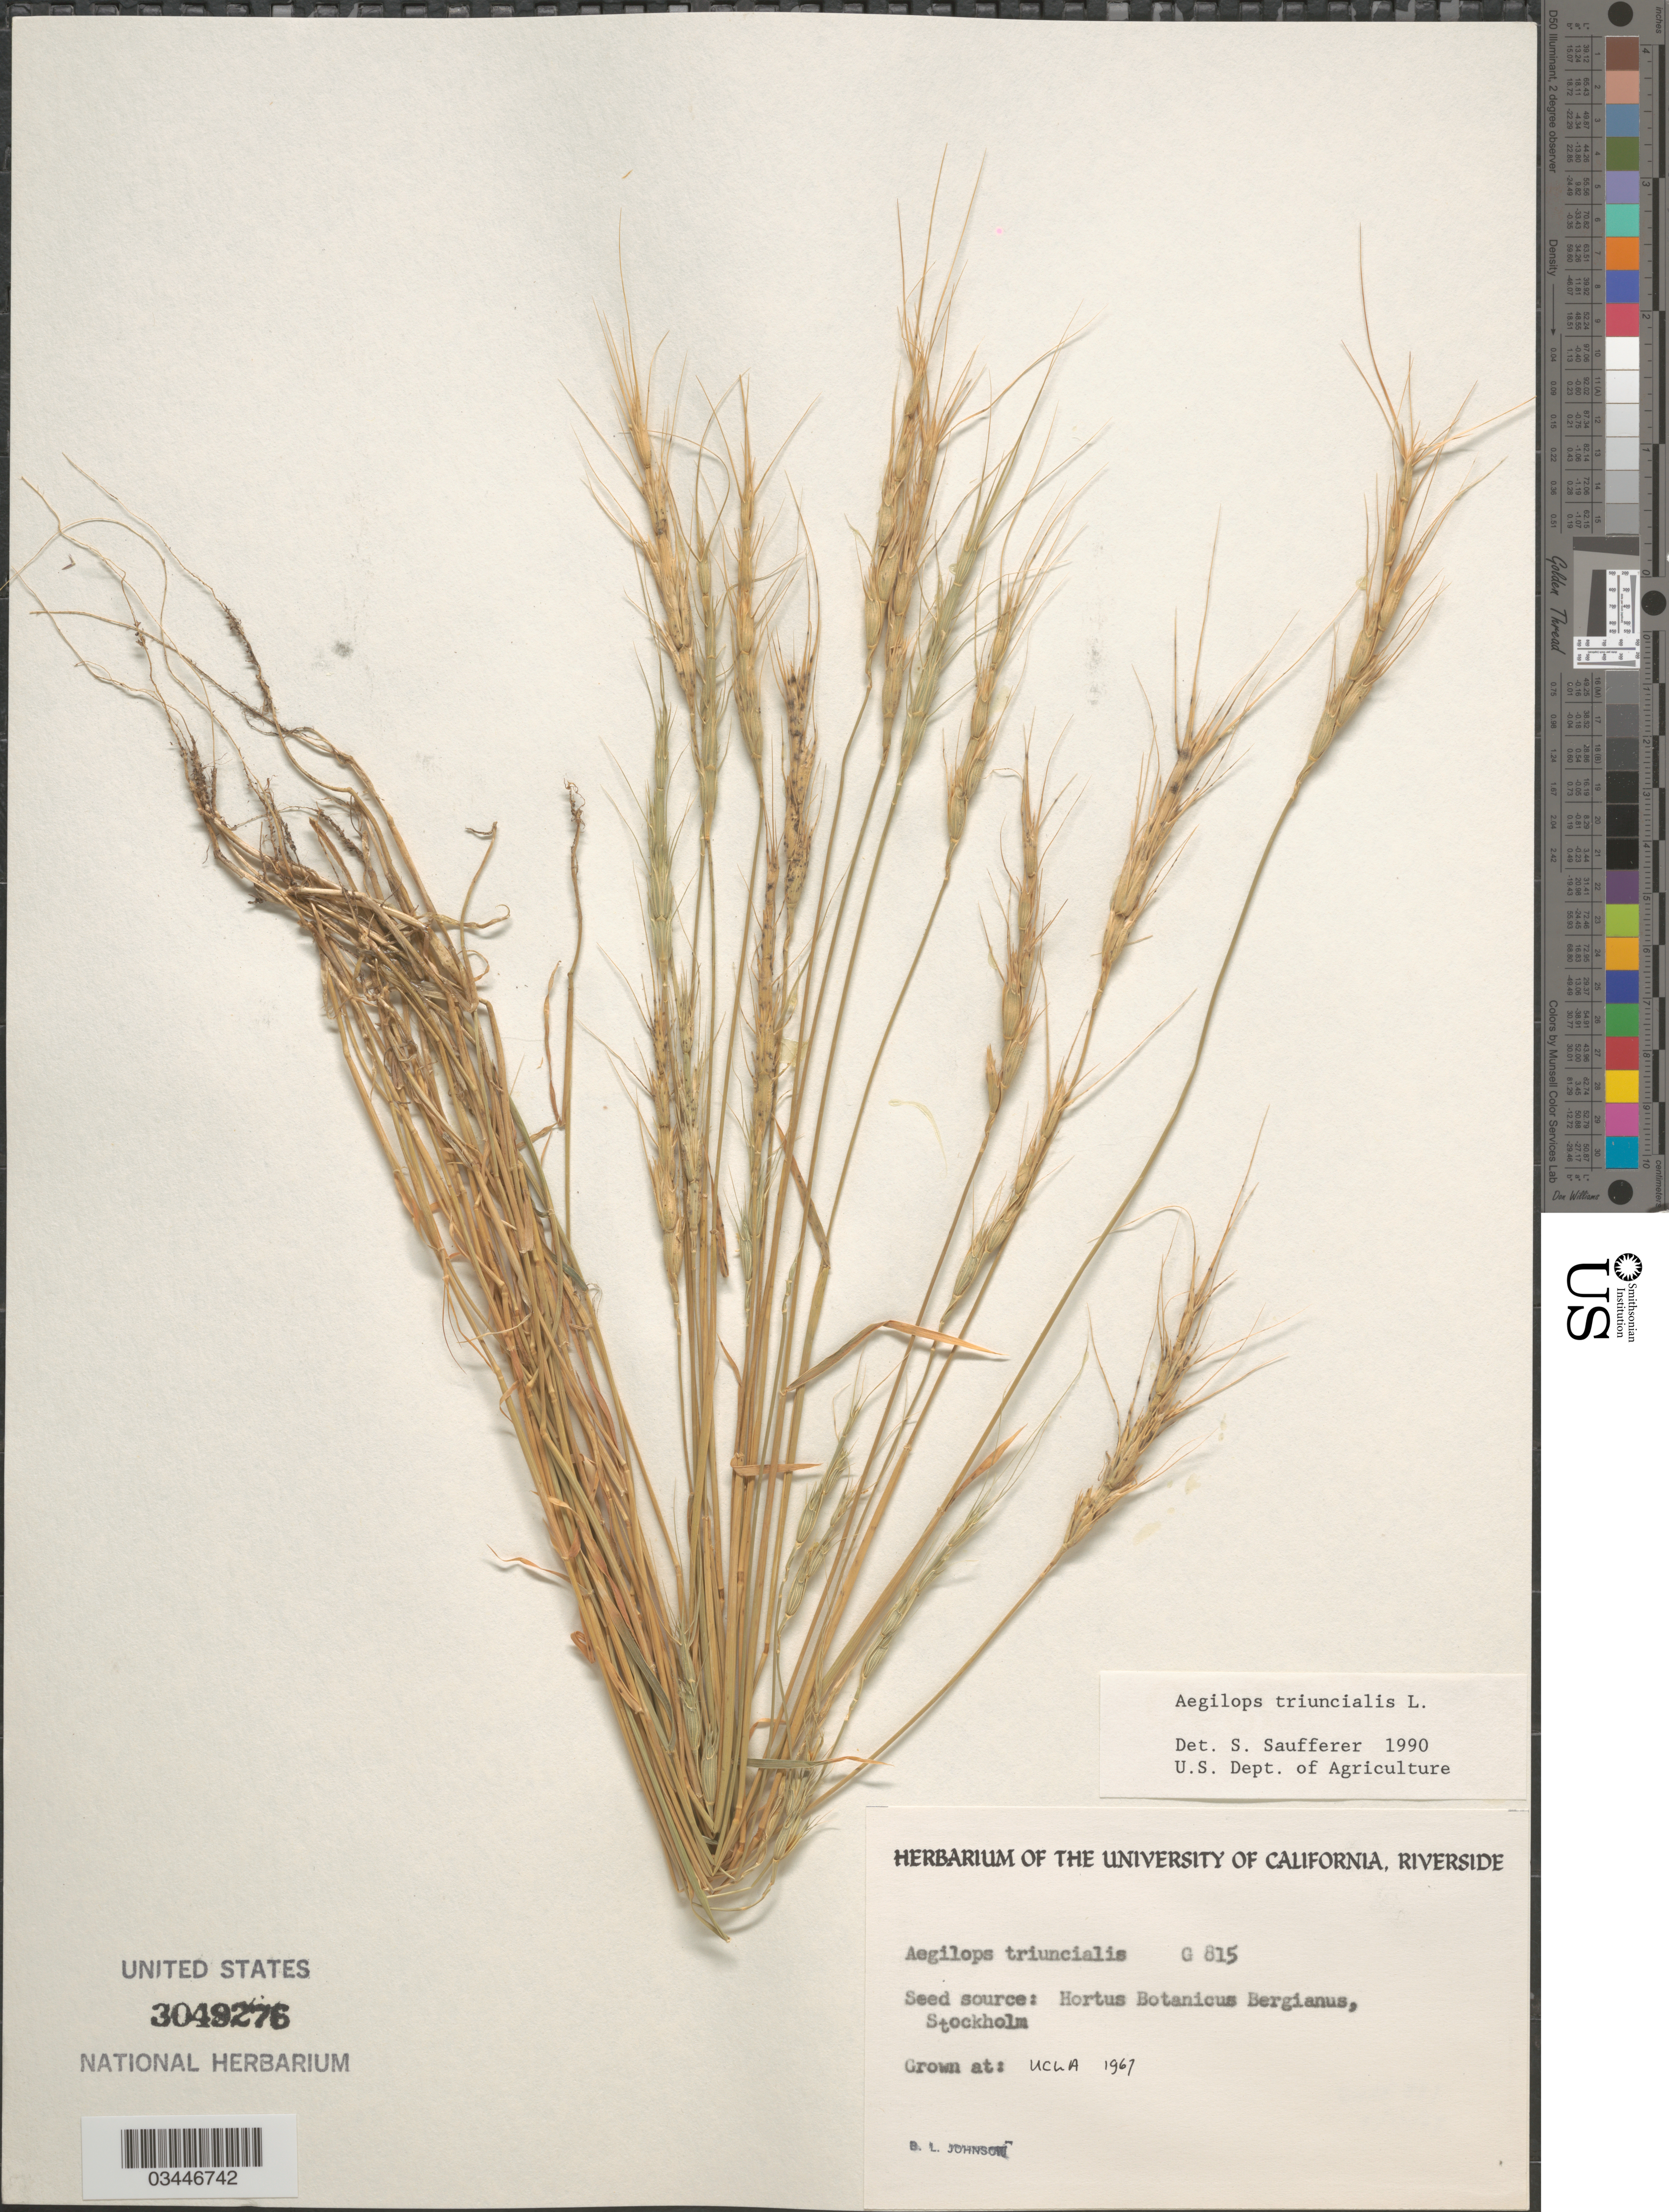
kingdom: Plantae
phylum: Tracheophyta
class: Liliopsida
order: Poales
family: Poaceae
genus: Aegilops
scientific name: Aegilops triuncialis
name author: L.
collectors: B. Johnson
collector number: G815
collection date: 1967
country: United States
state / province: California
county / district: Los Angeles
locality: UCLA.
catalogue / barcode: US 3049276